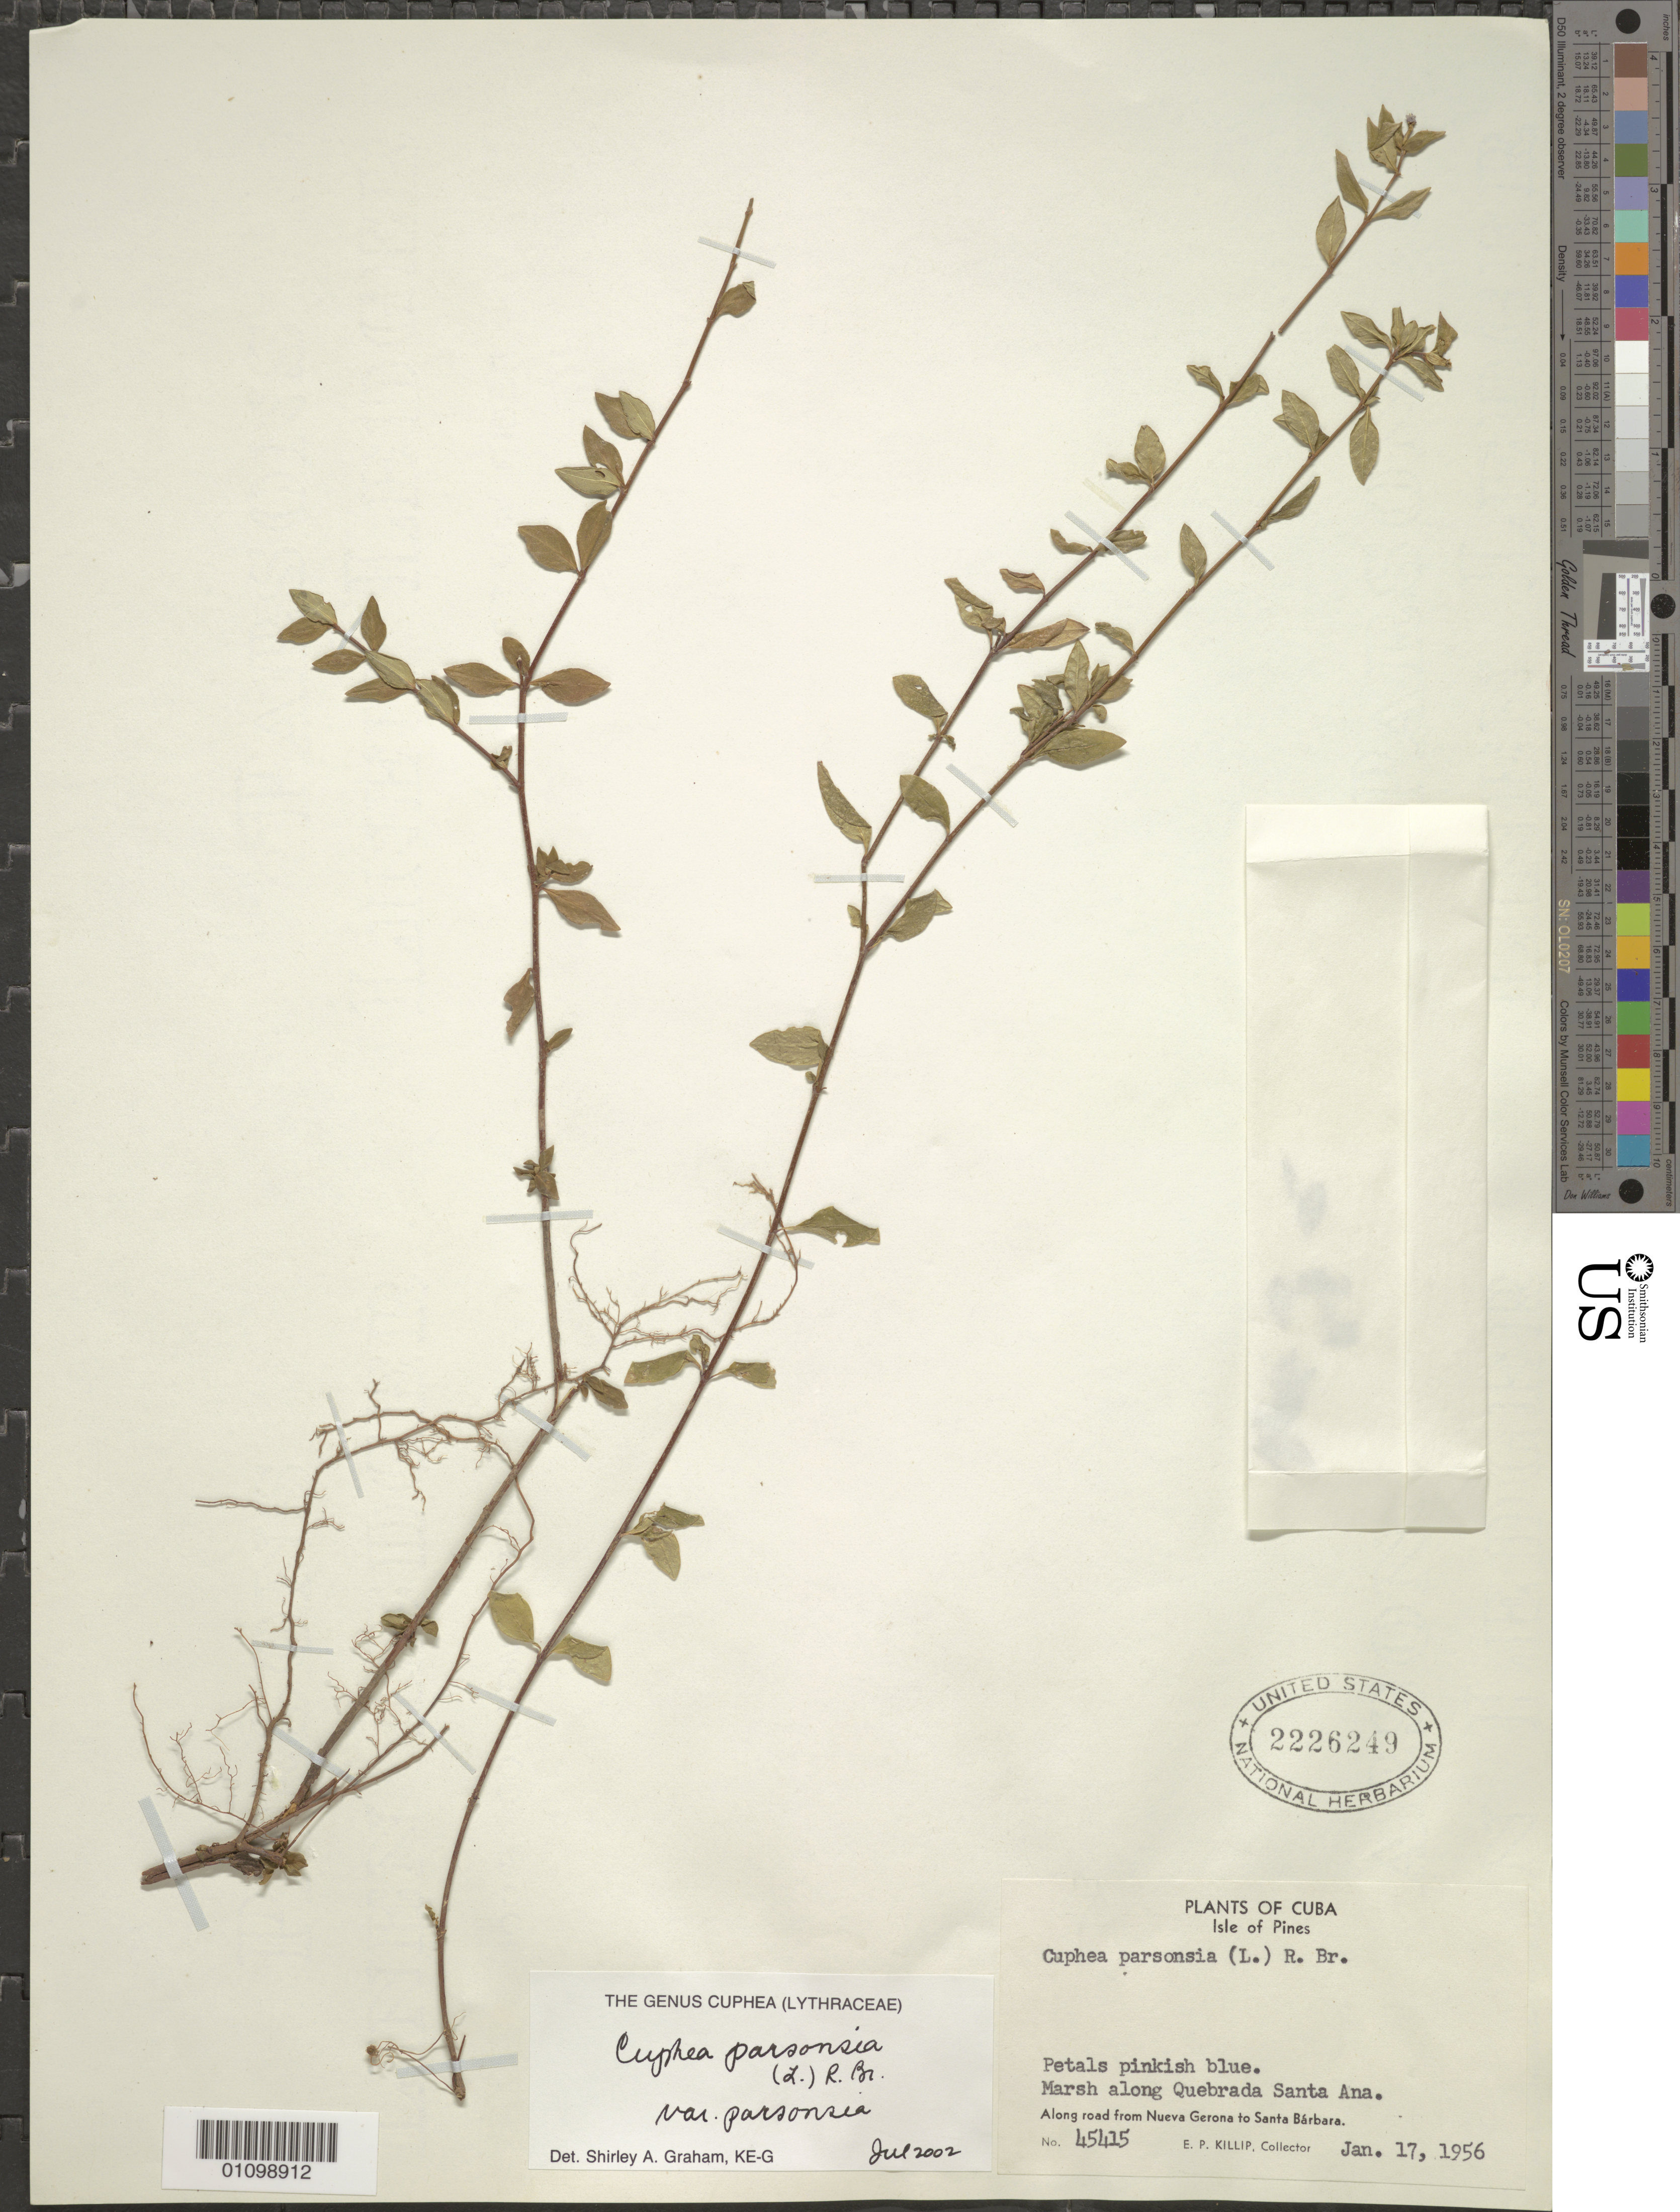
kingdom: Plantae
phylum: Tracheophyta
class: Magnoliopsida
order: Myrtales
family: Lythraceae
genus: Cuphea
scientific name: Cuphea parsonsia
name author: (L.) R. Br. ex Steud.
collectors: E. P. Killip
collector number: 45415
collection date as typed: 17 Jan 1956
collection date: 1956-01-17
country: Cuba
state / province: Isla de La Juventud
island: Isla de la Juventud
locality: Marsh along Quebrada Santa Ana Along road from Nuevo Gerona to Santa Barbara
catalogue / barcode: US 2226249